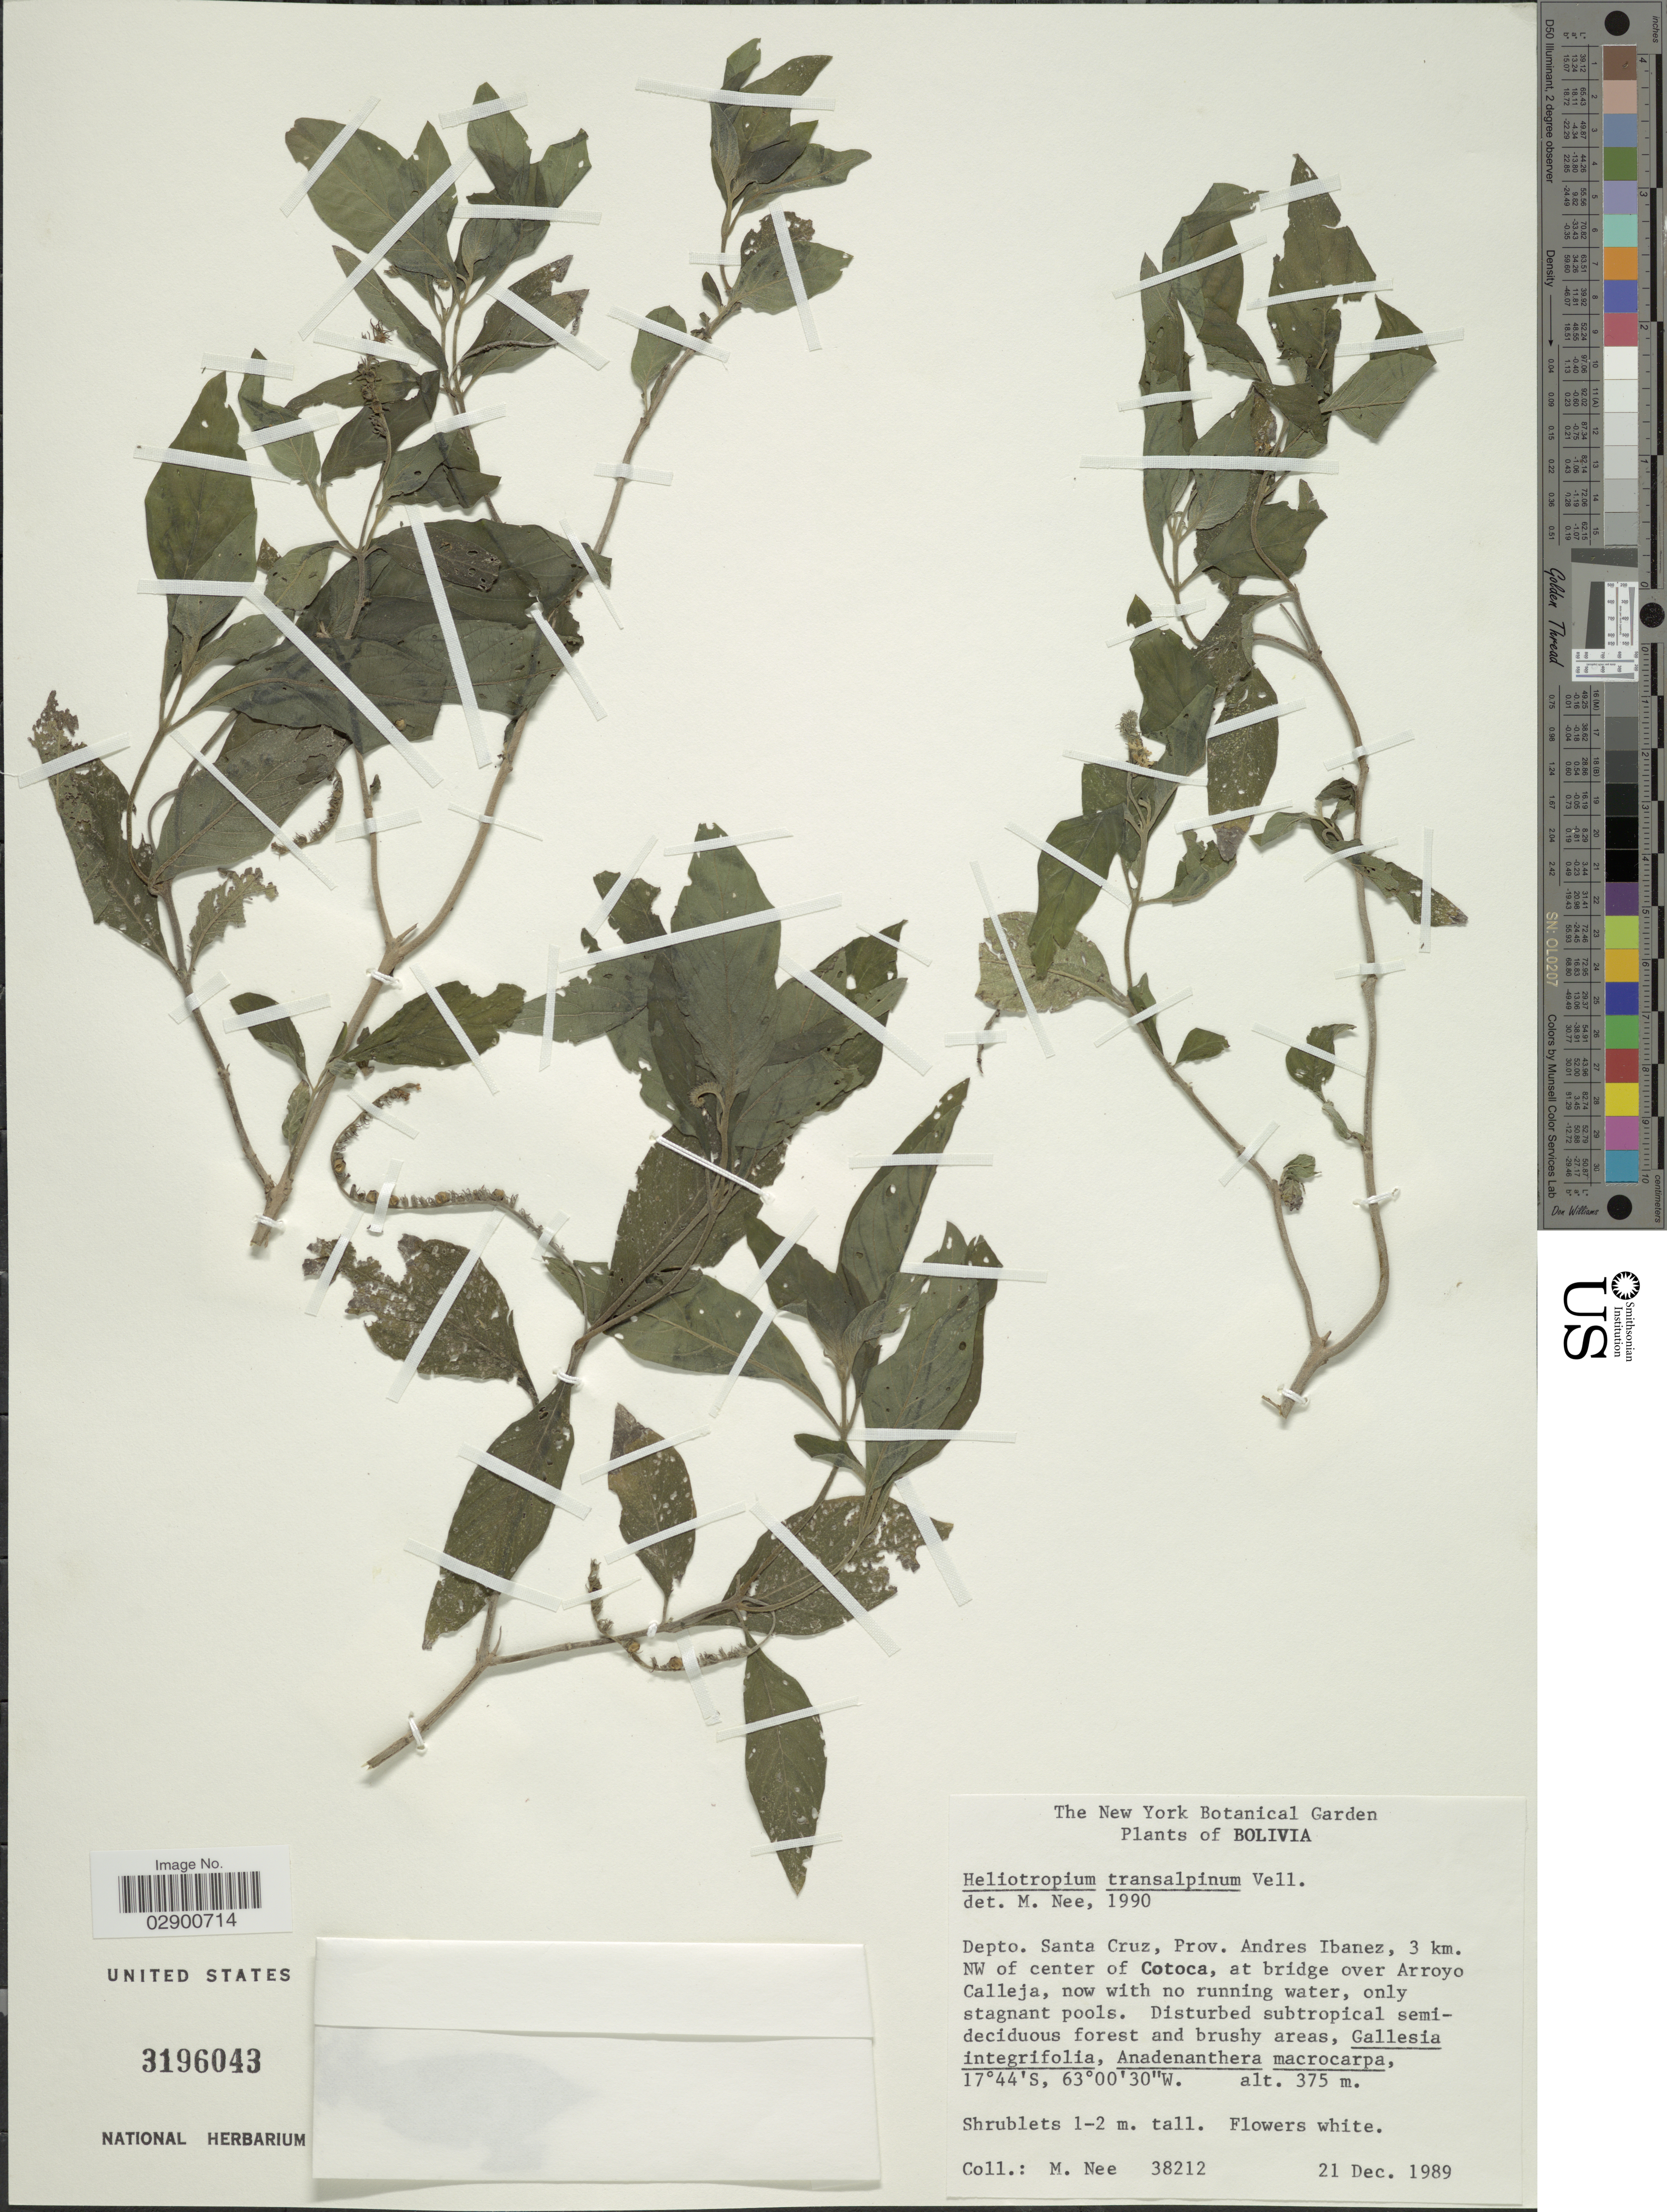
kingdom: Plantae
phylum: Tracheophyta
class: Magnoliopsida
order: Boraginales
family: Heliotropiaceae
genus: Heliotropium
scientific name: Heliotropium transalpinum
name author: Vell.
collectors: M. Nee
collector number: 38212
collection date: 1989-12-21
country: Bolivia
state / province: Santa Cruz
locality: Depto. Santa Cruz, Prov. Andres Ibanez, 3 km. NW of center of Cotoca, at bridge over Arroyo Calleja.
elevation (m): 375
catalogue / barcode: US 3196043